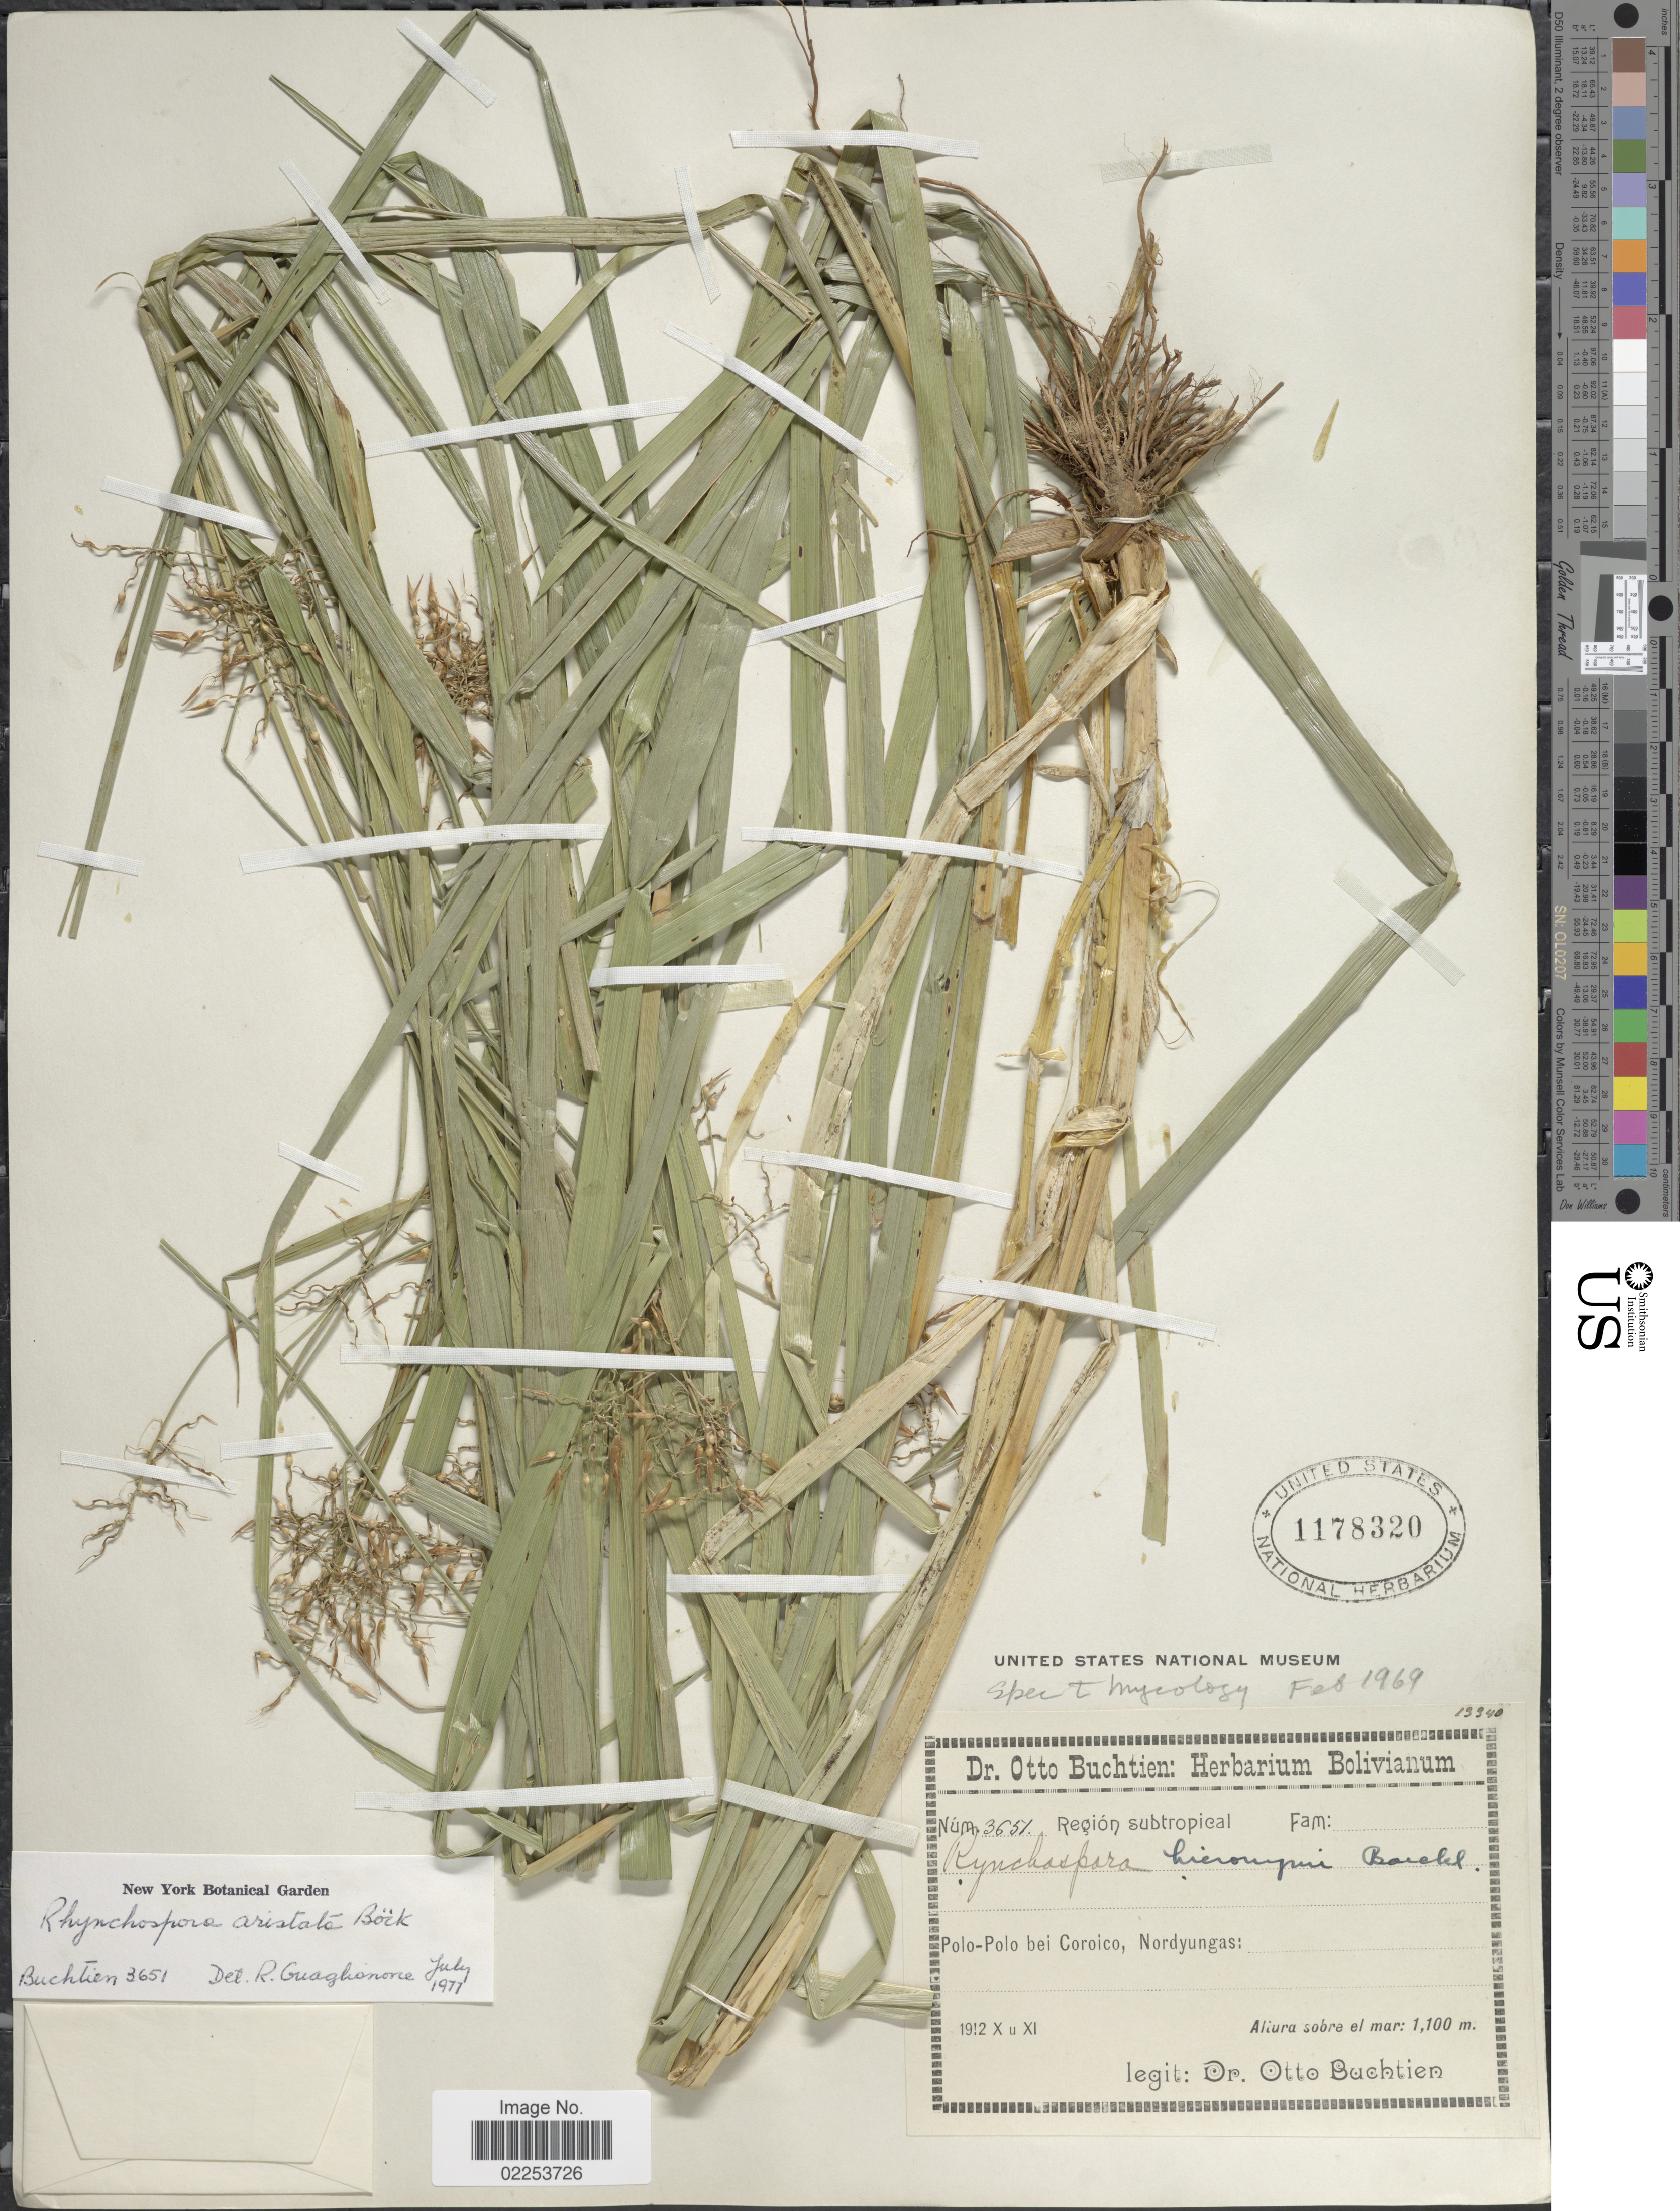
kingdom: Plantae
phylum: Tracheophyta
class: Liliopsida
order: Poales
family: Cyperaceae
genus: Rhynchospora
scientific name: Rhynchospora aristata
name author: Boeckeler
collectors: O. Buchtien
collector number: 3651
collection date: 1912-10/1912-11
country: Bolivia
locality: Polo-Polo bei Coroico, Nordyungas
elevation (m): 1100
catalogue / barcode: US 1178320